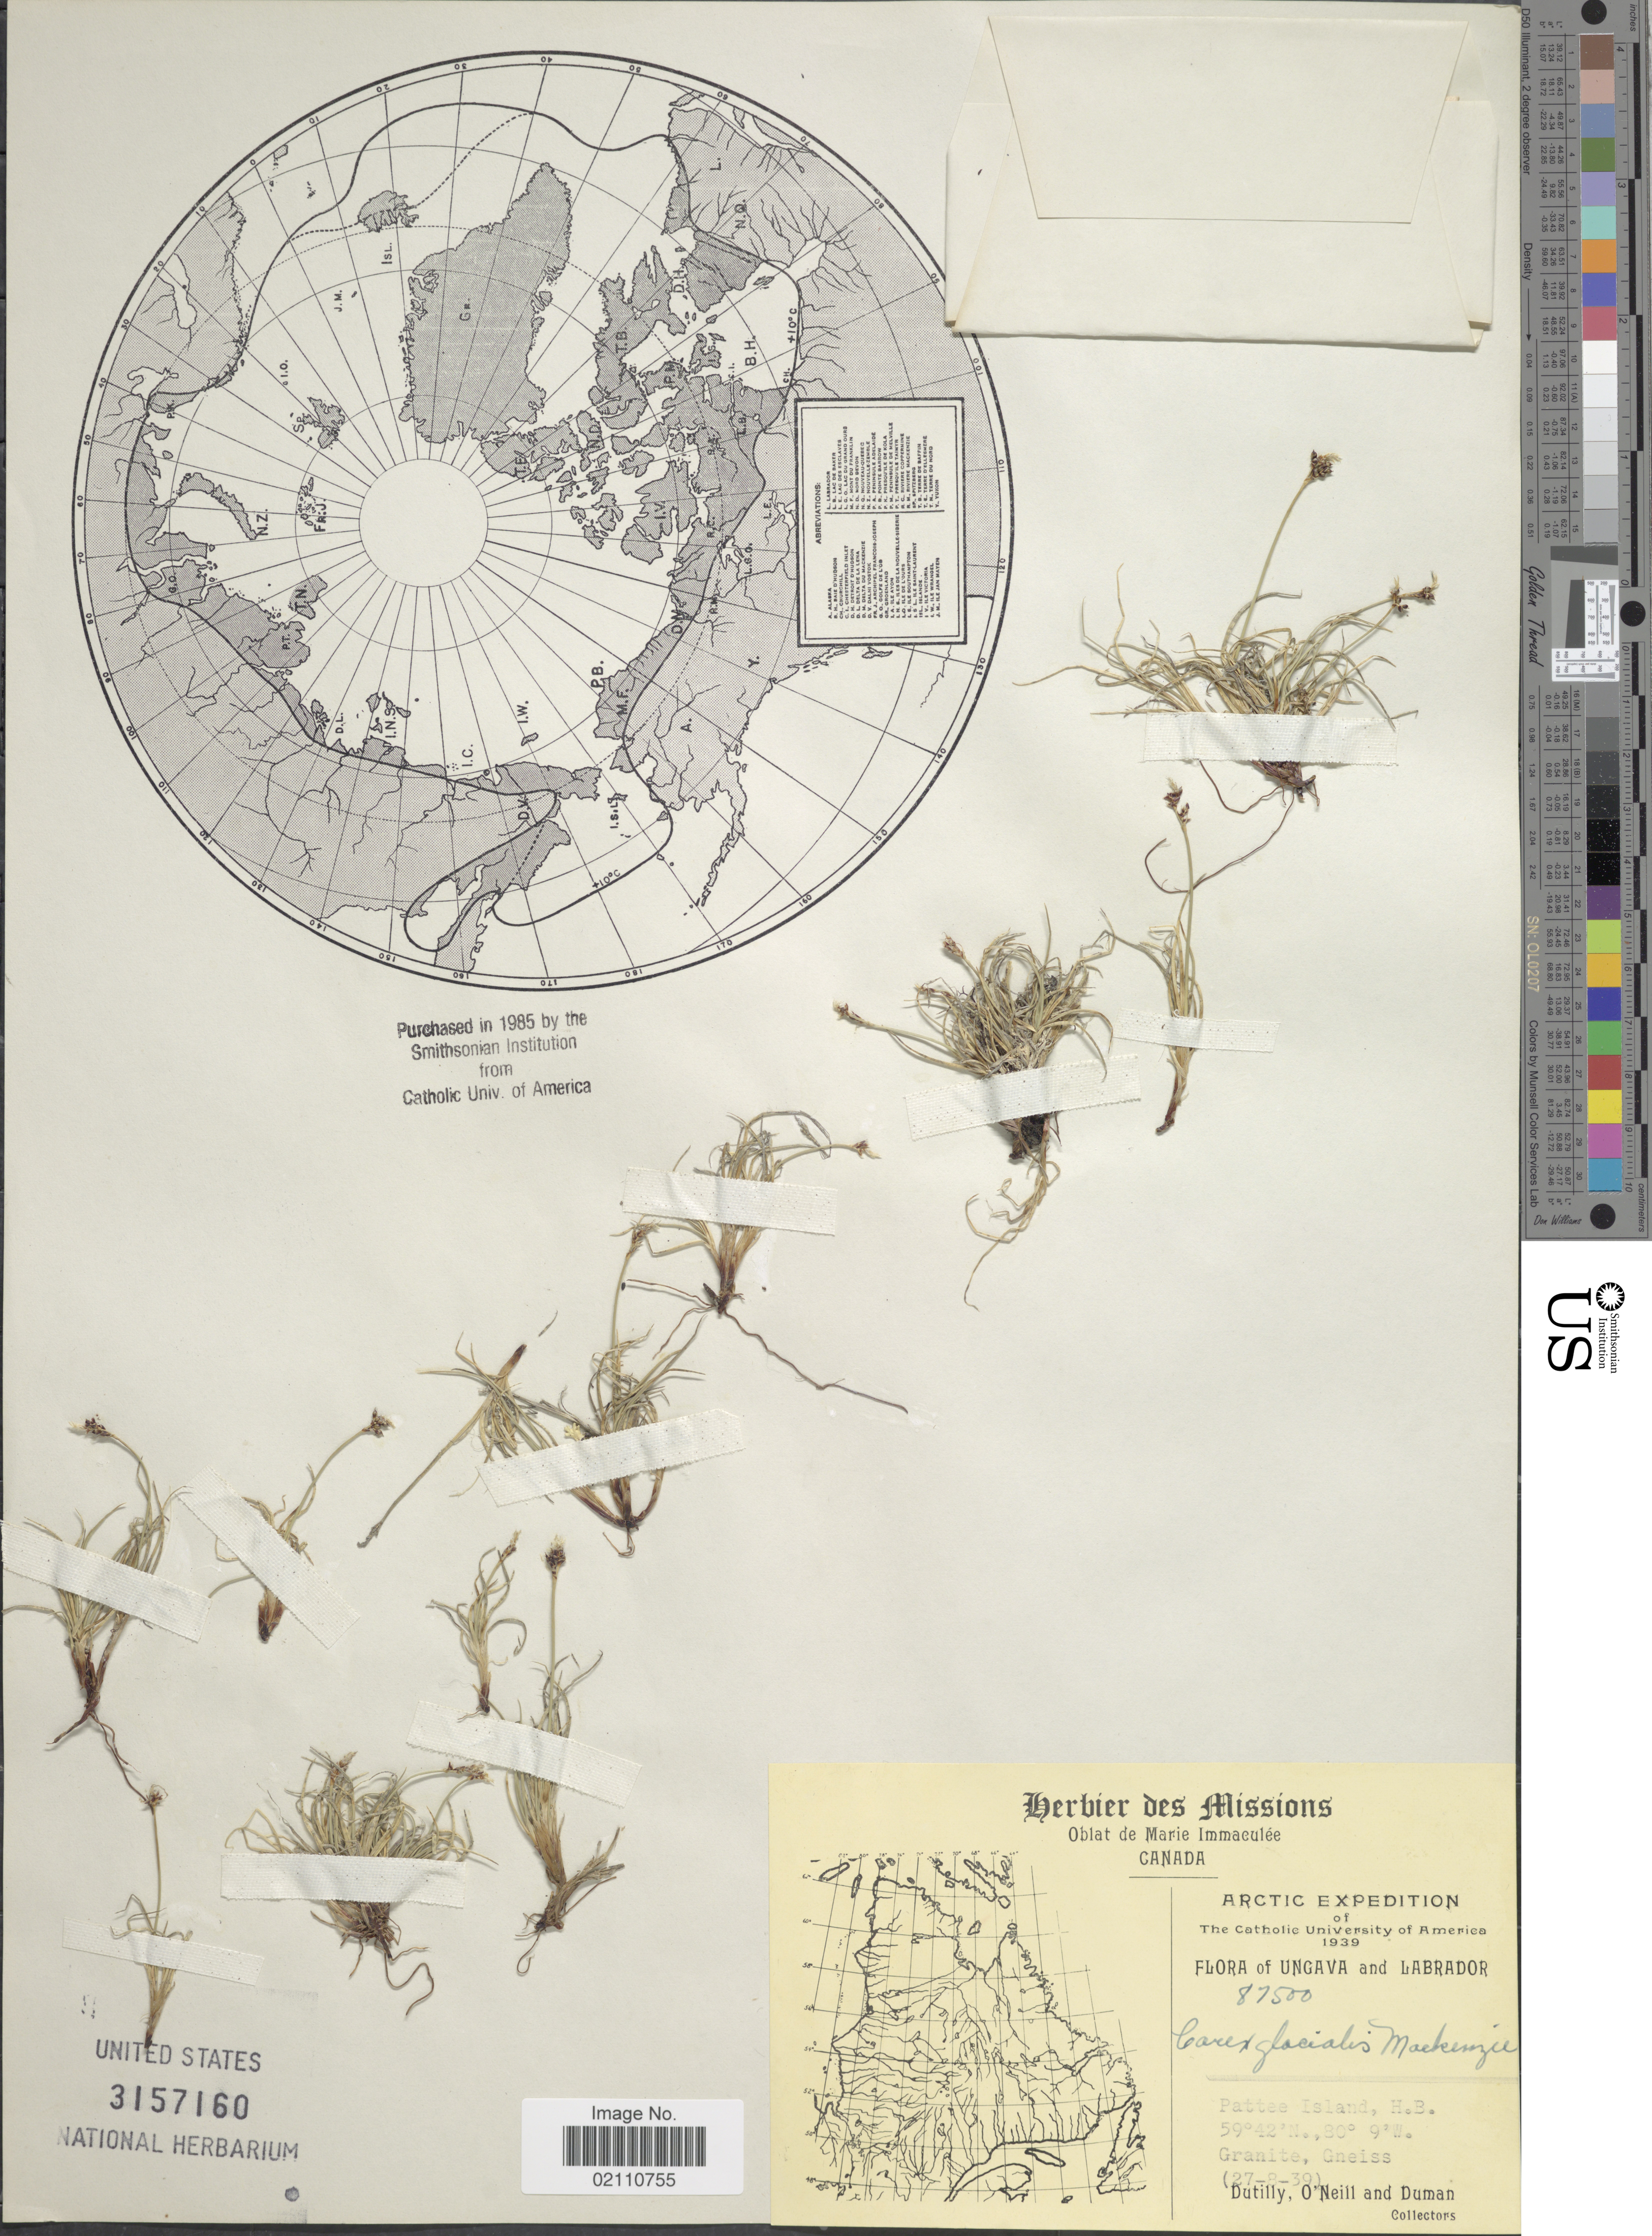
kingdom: Plantae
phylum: Tracheophyta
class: Liliopsida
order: Poales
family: Cyperaceae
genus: Carex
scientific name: Carex glacialis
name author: Mack.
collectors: -. Dutilly, -. O'Neill & -. Duman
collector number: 87500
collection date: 1939-08-27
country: Canada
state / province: Newfoundland and Labrador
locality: Arctic, Ungava and Labrador, Pattee Island, H.B.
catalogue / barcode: US 3157160